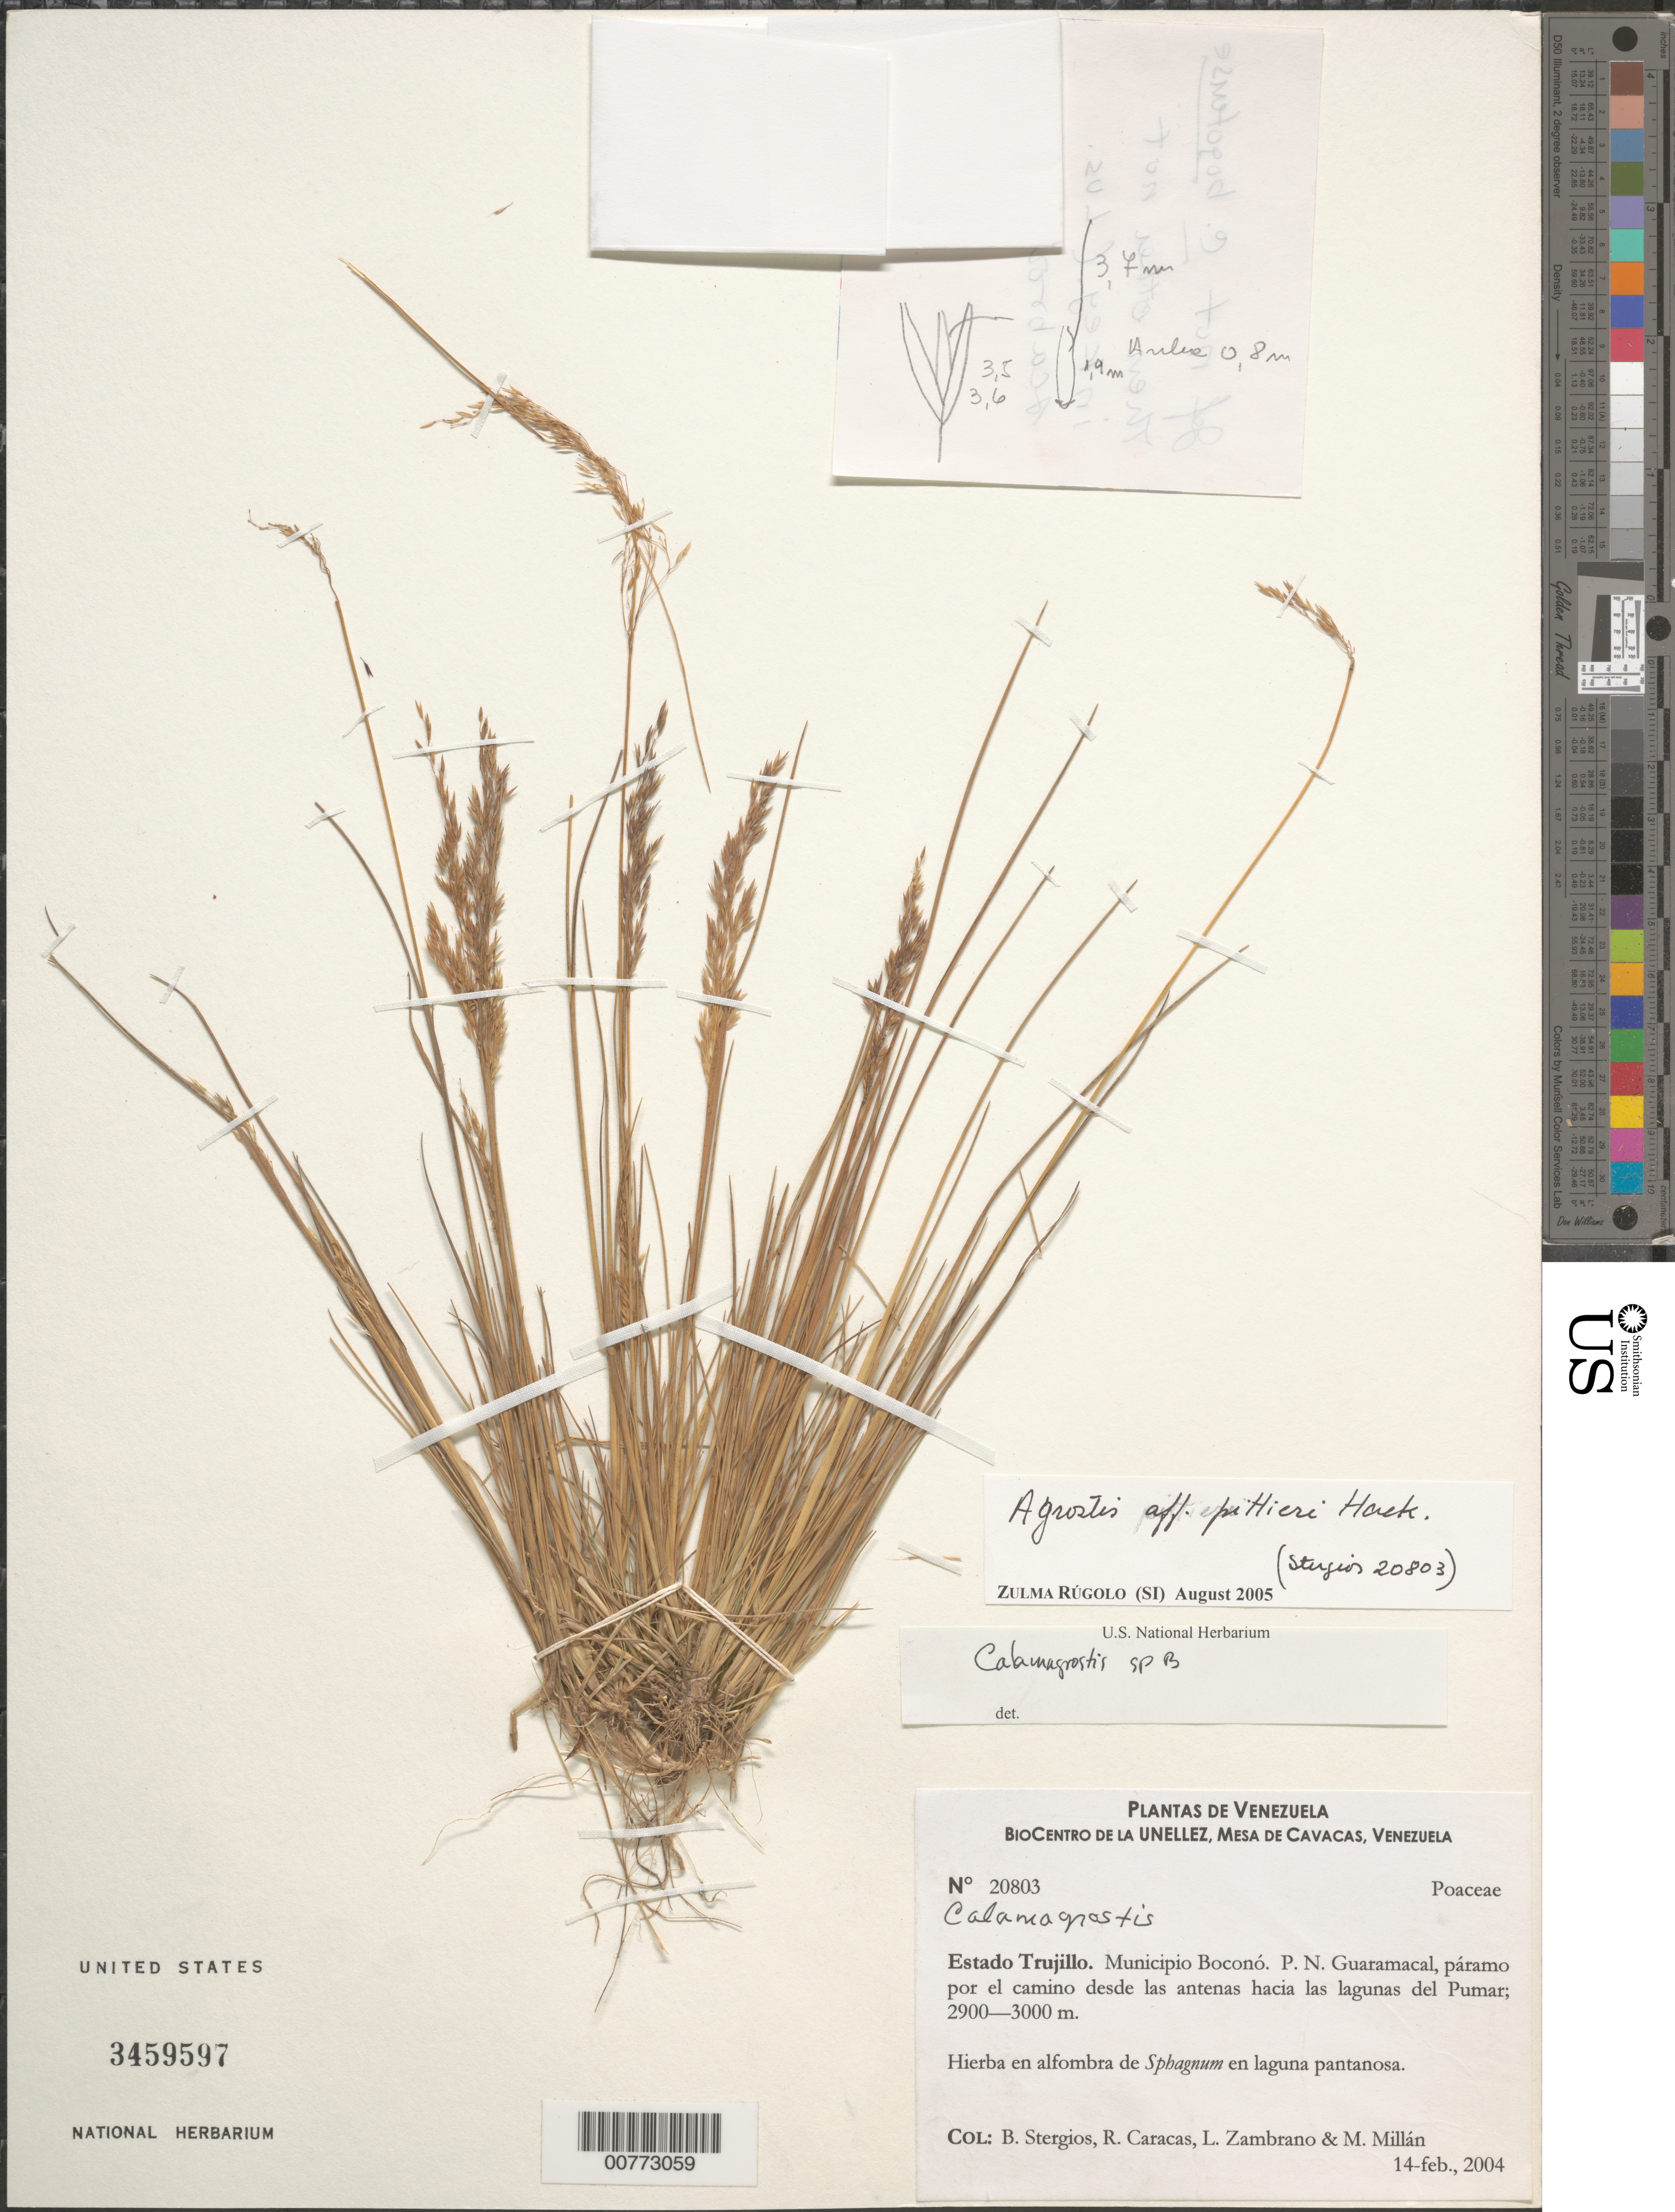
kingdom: Plantae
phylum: Tracheophyta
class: Liliopsida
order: Poales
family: Poaceae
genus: Agrostis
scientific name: Agrostis pittieri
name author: Hack.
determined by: Rúgolo de Agrasar, Z. E.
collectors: B. G. Stergios, R. Caracas, L. Zambrano & M. Millán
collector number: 20803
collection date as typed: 14 Feb 2004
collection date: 2004-02-14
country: Venezuela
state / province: Trujillo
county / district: Boconó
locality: Parque Nacional Guaramacal, páramo por el camino desde las antenas hacia las lagunas del Pumar.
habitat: Laguna pantanosa.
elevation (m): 2900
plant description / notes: PORT, US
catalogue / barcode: US 3459597